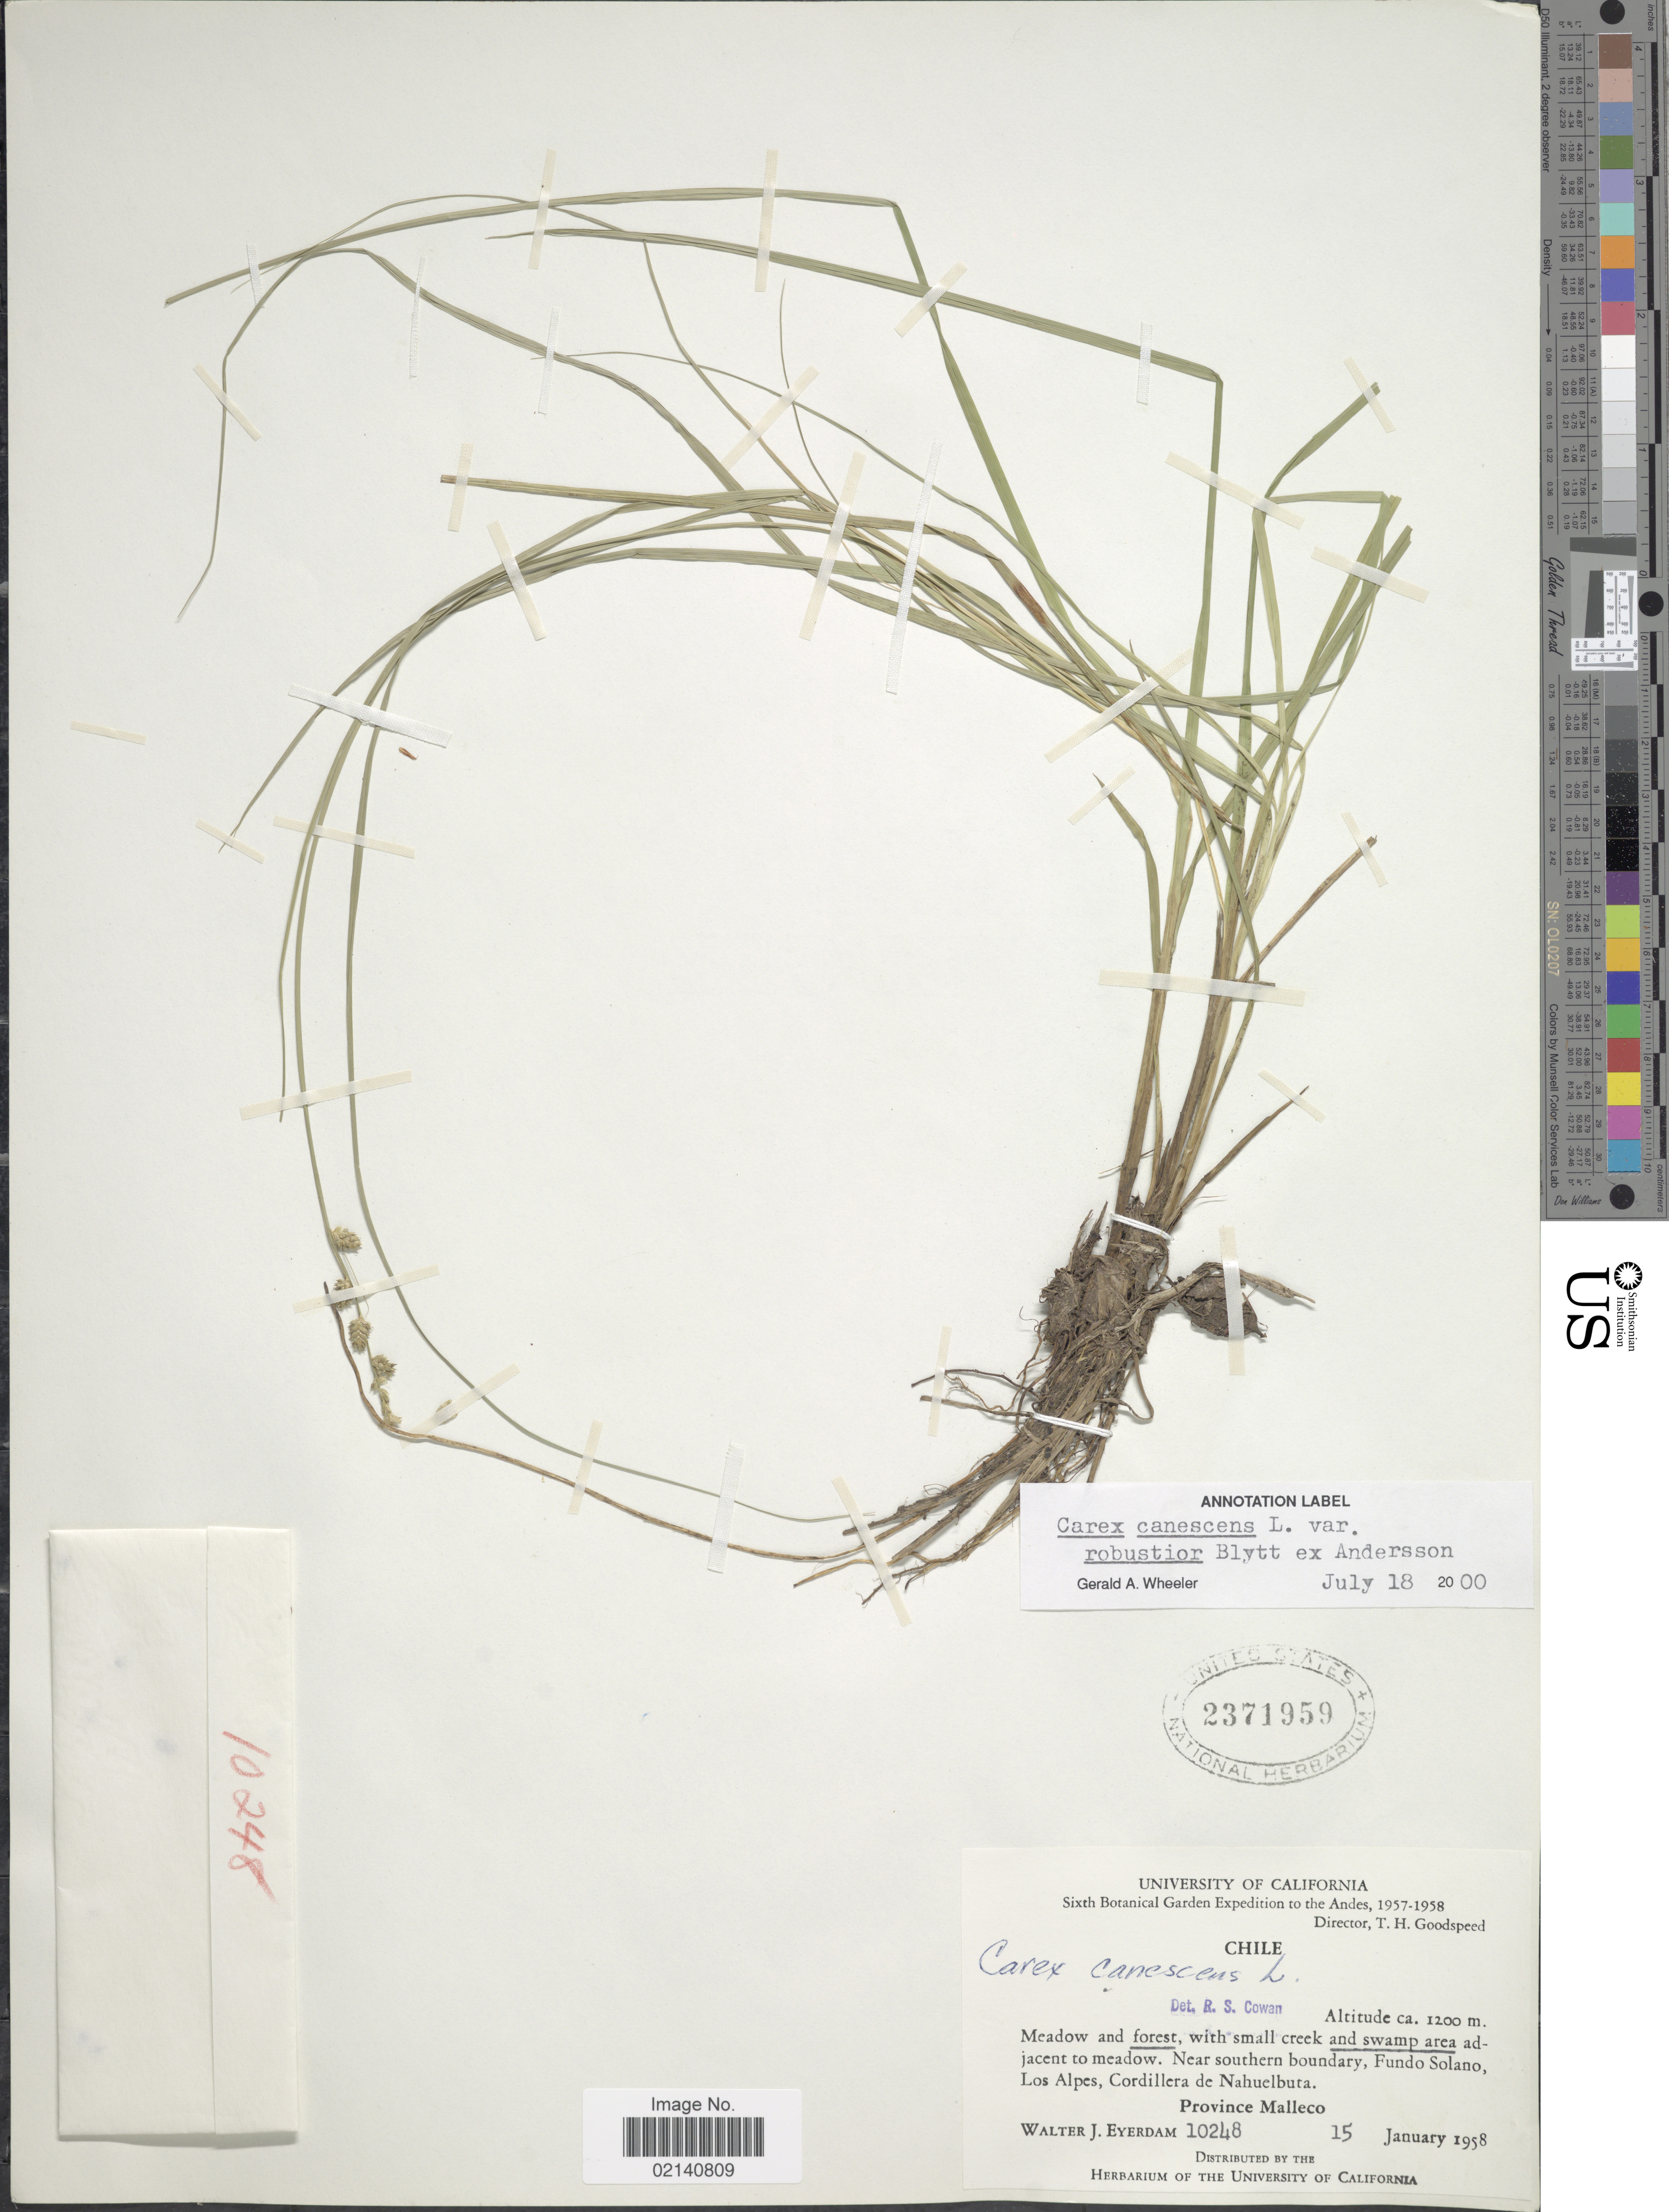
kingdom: Plantae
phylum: Tracheophyta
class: Liliopsida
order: Poales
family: Cyperaceae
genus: Carex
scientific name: Carex canescens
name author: L.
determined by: Jiménez-Mejías, P.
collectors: W. J. Eyerdam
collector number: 10248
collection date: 1958-01-15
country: Chile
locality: Meadow and forest, with small creek and swamp area adjacent to meadow, near southern boundary, Fundo Solano, Los Alpes, Cordillera de Nahuelbuta, Province Malleco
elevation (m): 1200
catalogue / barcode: US 2371959